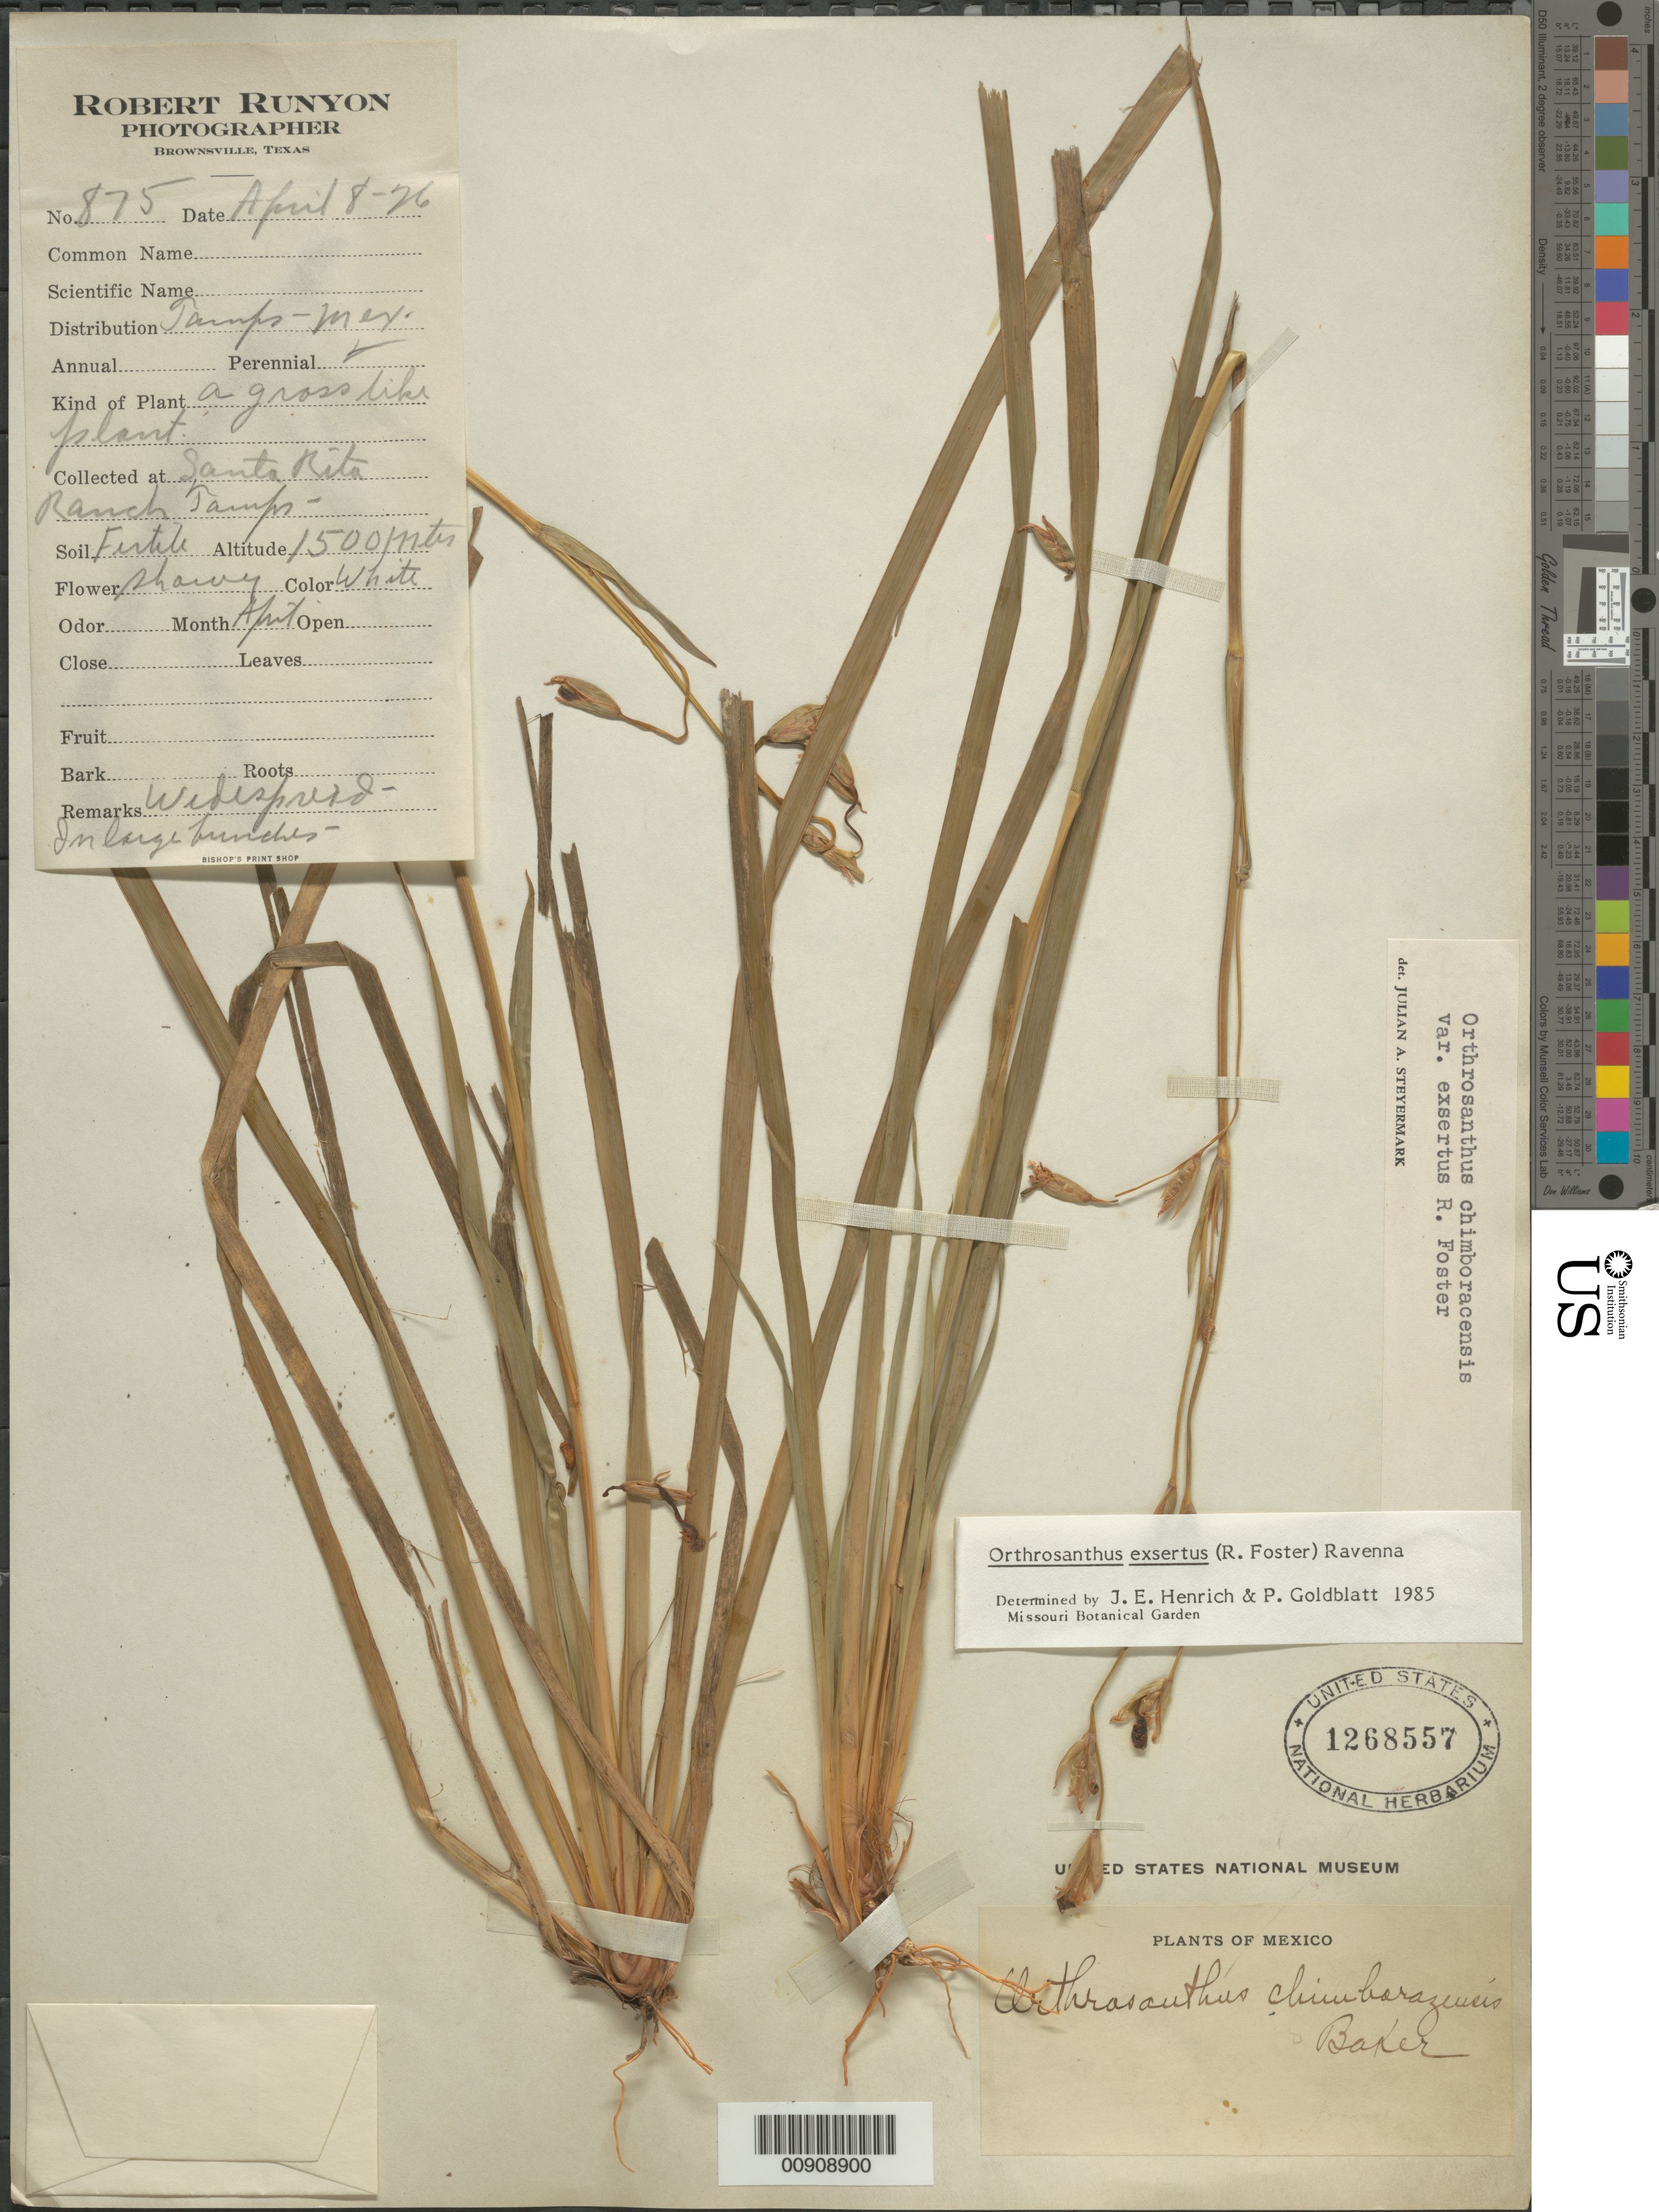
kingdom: Plantae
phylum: Tracheophyta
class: Liliopsida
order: Asparagales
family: Iridaceae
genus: Orthrosanthus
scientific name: Orthrosanthus exsertus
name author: (R.C. Foster) Ravenna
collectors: R. Runyon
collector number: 875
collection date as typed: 08 Apr 1926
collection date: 1926-04-08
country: Mexico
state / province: Tamaulipas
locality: Santa Rita Ranch, Tamaulipas.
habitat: Soil fertile.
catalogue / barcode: US 1268557